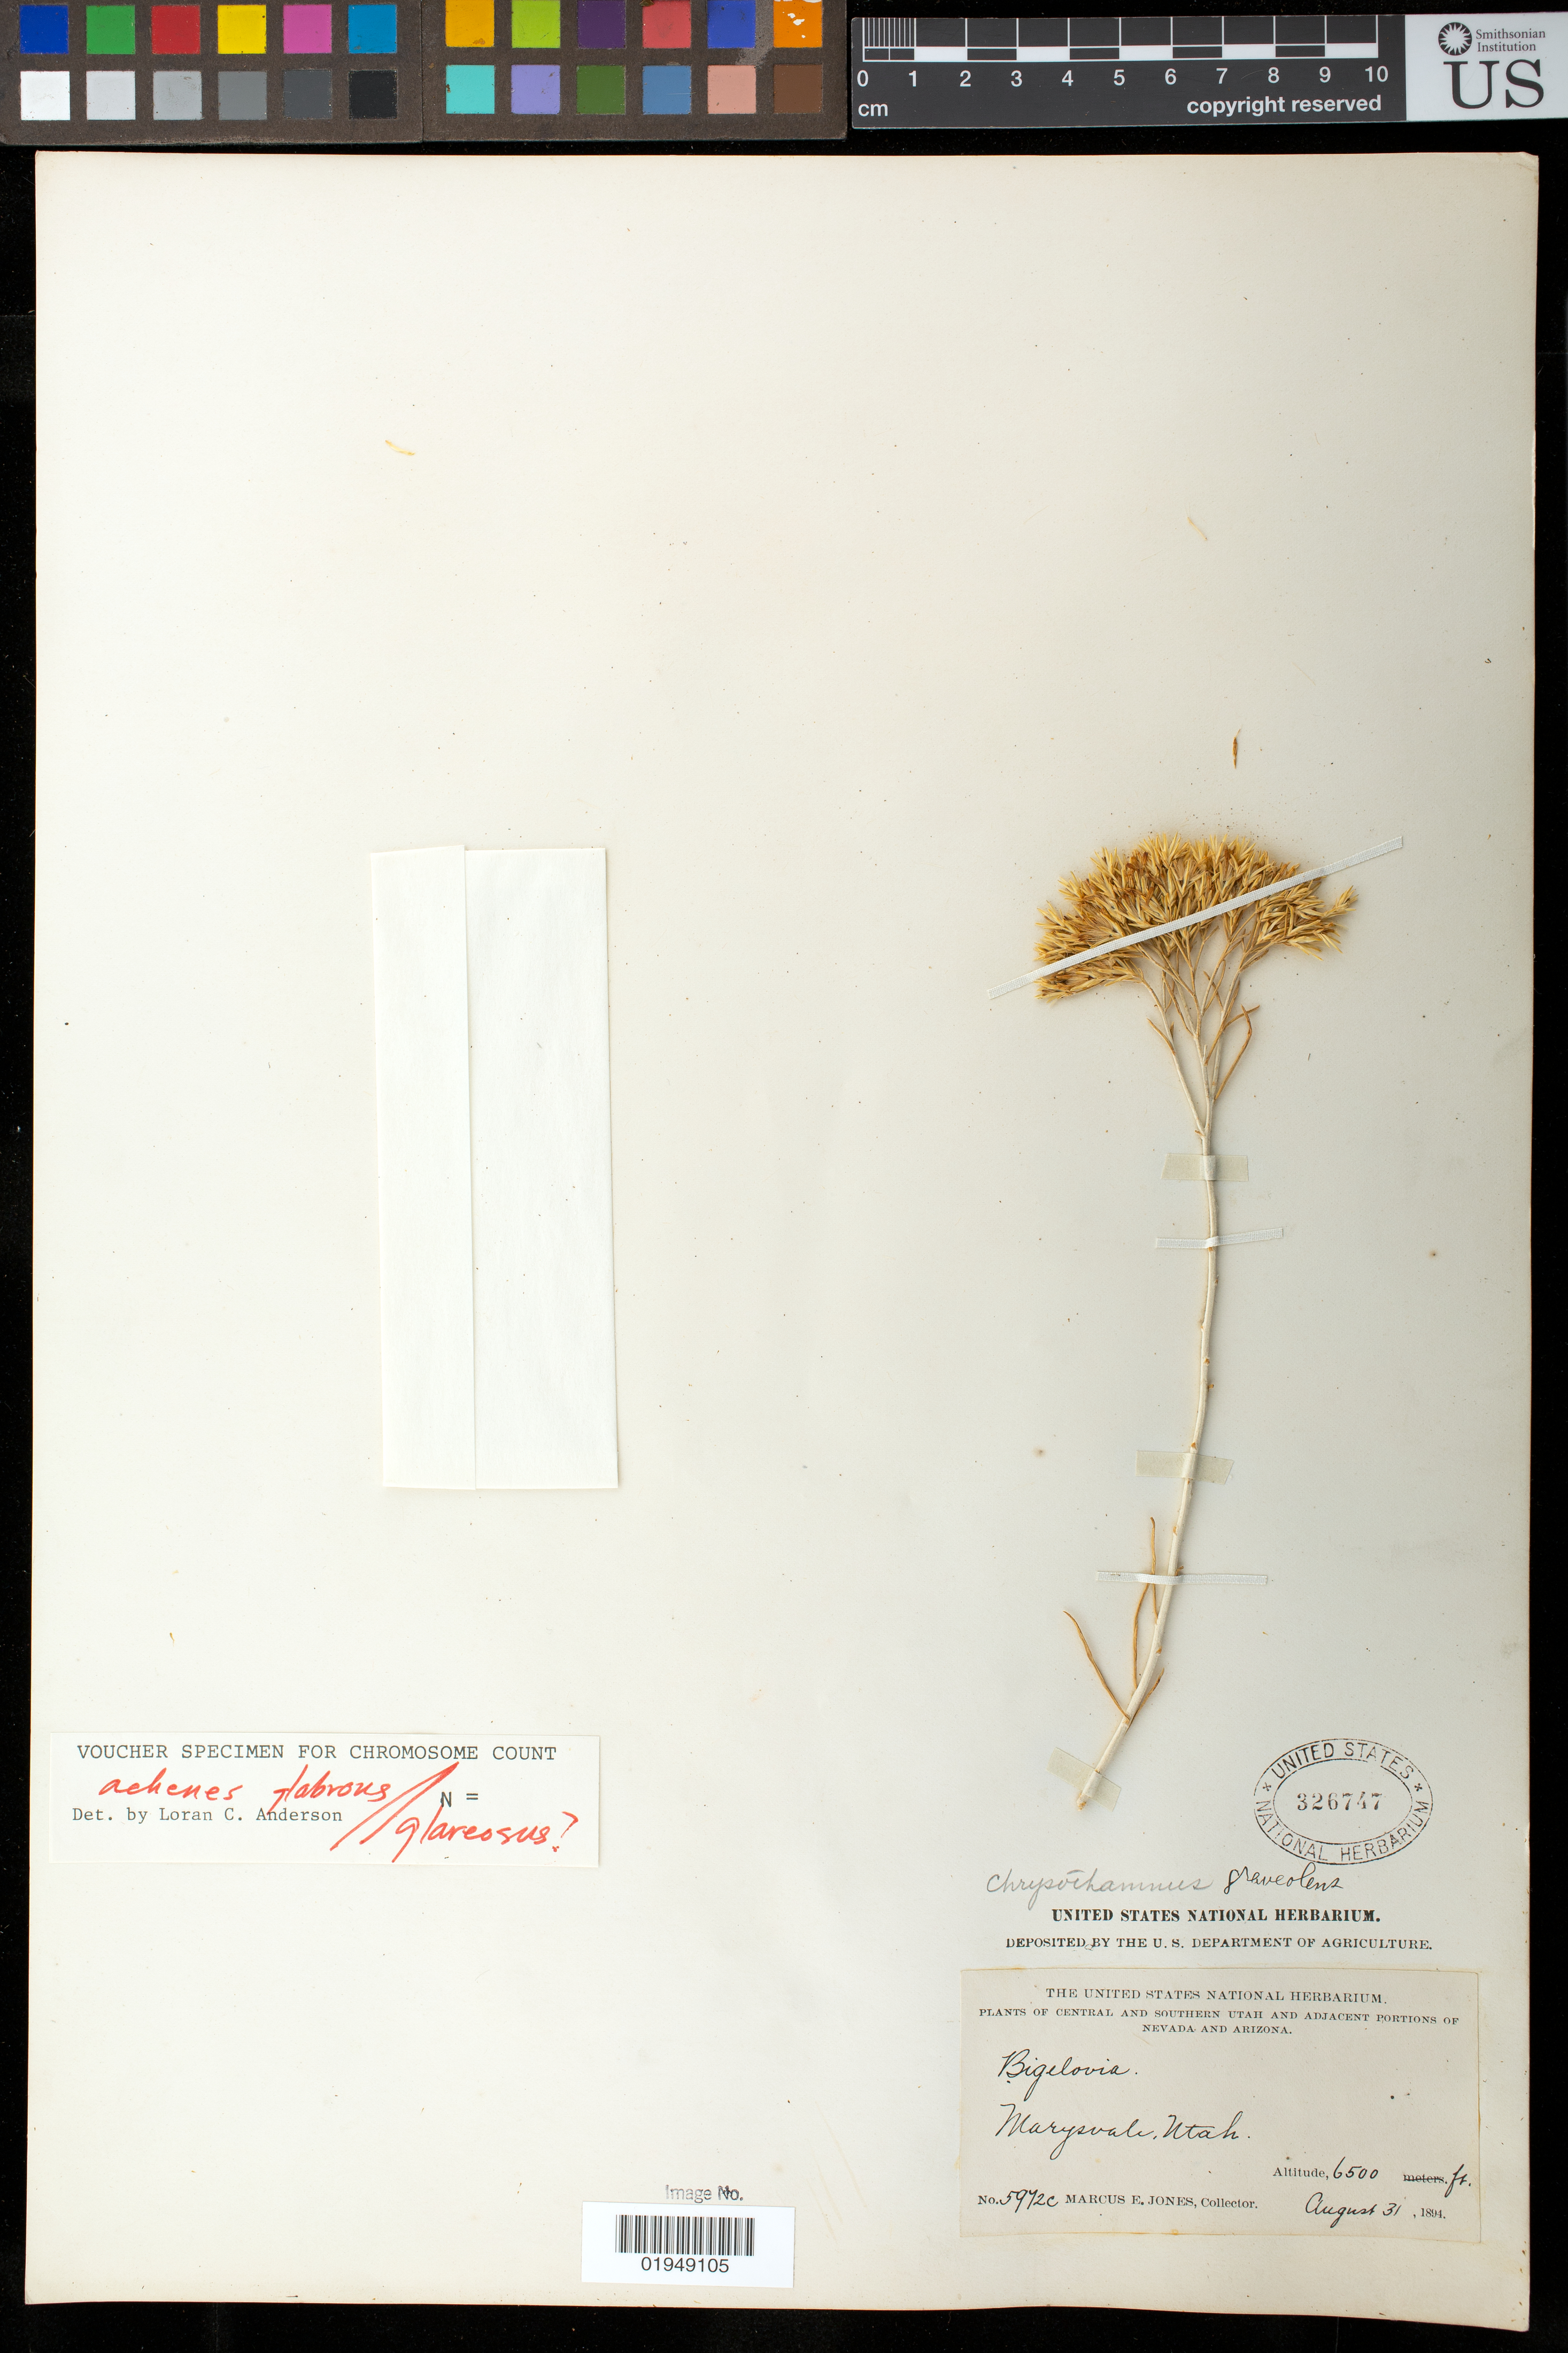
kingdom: Plantae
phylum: Tracheophyta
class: Magnoliopsida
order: Asterales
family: Asteraceae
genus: Ericameria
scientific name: Ericameria nauseosa var. graveolens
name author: (Nutt.) Reveal & Schuyler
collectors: M. E. Jones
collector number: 5972c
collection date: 1894-08-31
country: United States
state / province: Utah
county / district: Piute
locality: Marysvale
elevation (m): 1981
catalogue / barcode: US 326747